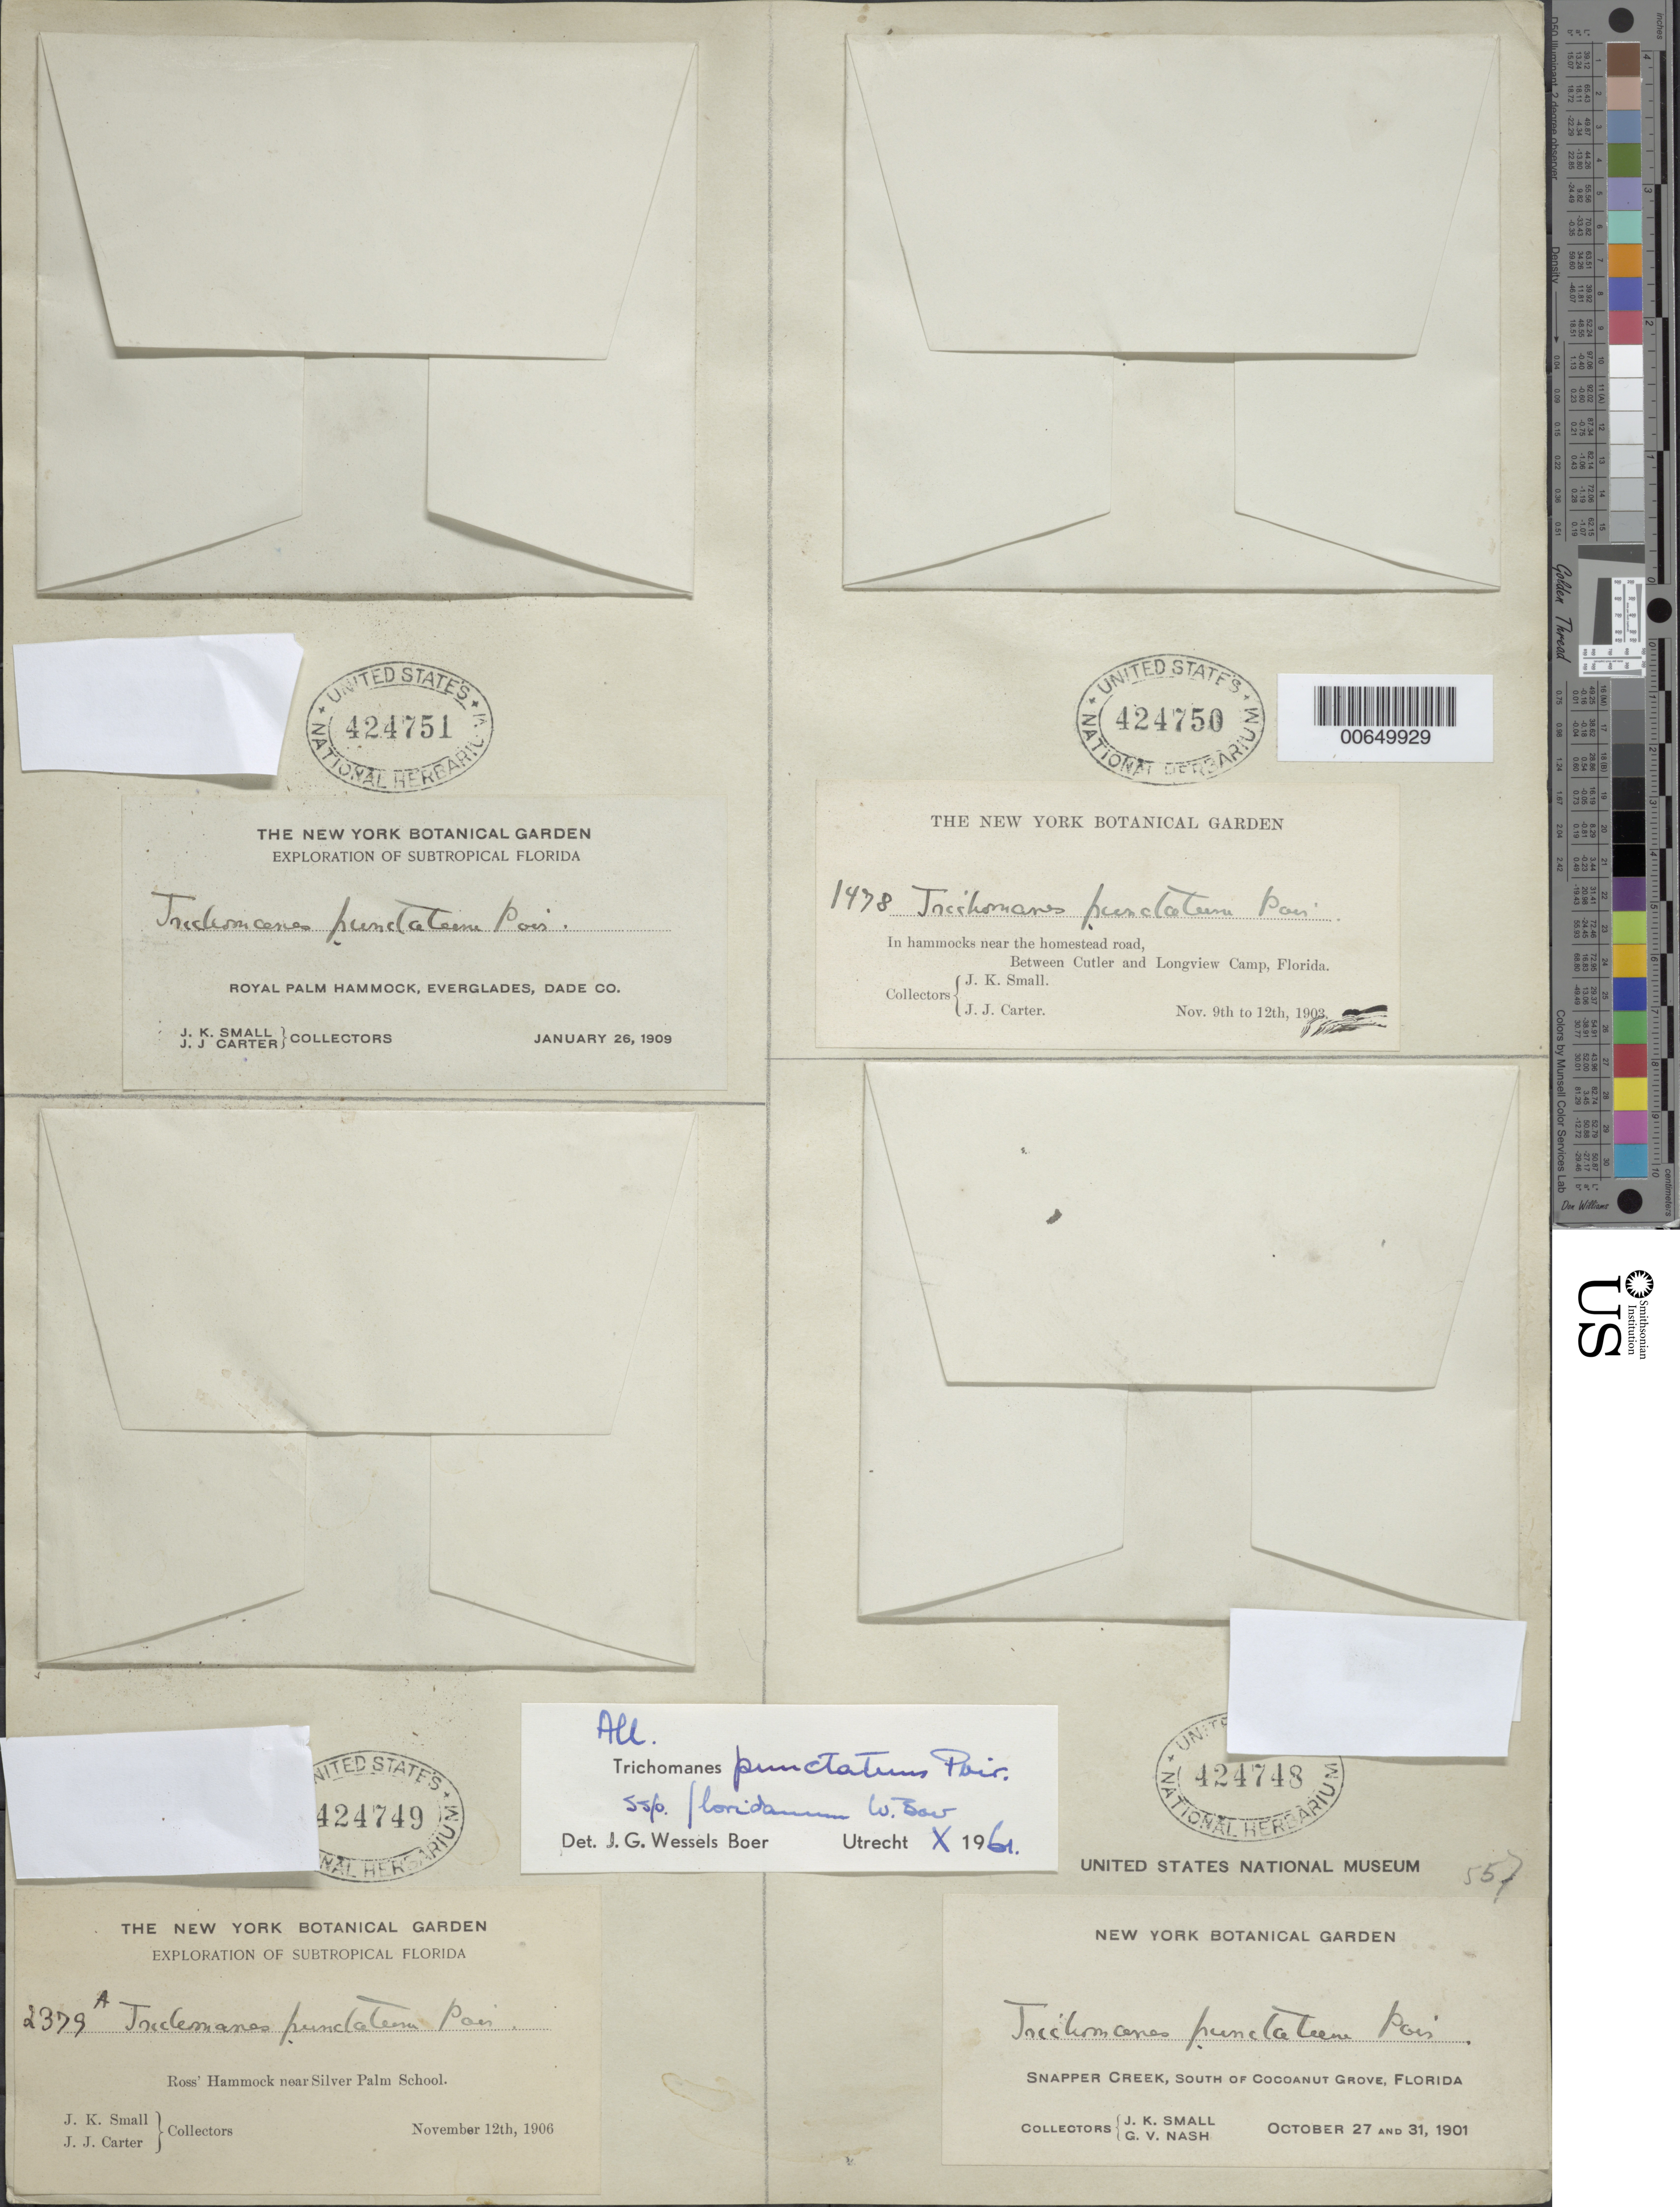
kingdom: Plantae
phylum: Tracheophyta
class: Polypodiopsida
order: Hymenophyllales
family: Hymenophyllaceae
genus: Didymoglossum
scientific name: Didymoglossum punctatum subsp. floridanum comb. nov., ined 2015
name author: (Poir.) Desv.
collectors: J. K. Small & J. J. Carter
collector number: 1478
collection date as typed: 09 Nov 1903 to 12 Nov 1903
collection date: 1903-11-09/1903-11-12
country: United States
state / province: Florida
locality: In hammocks near the Homestead road, between Cutler and Longview Camp.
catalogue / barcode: US 424750